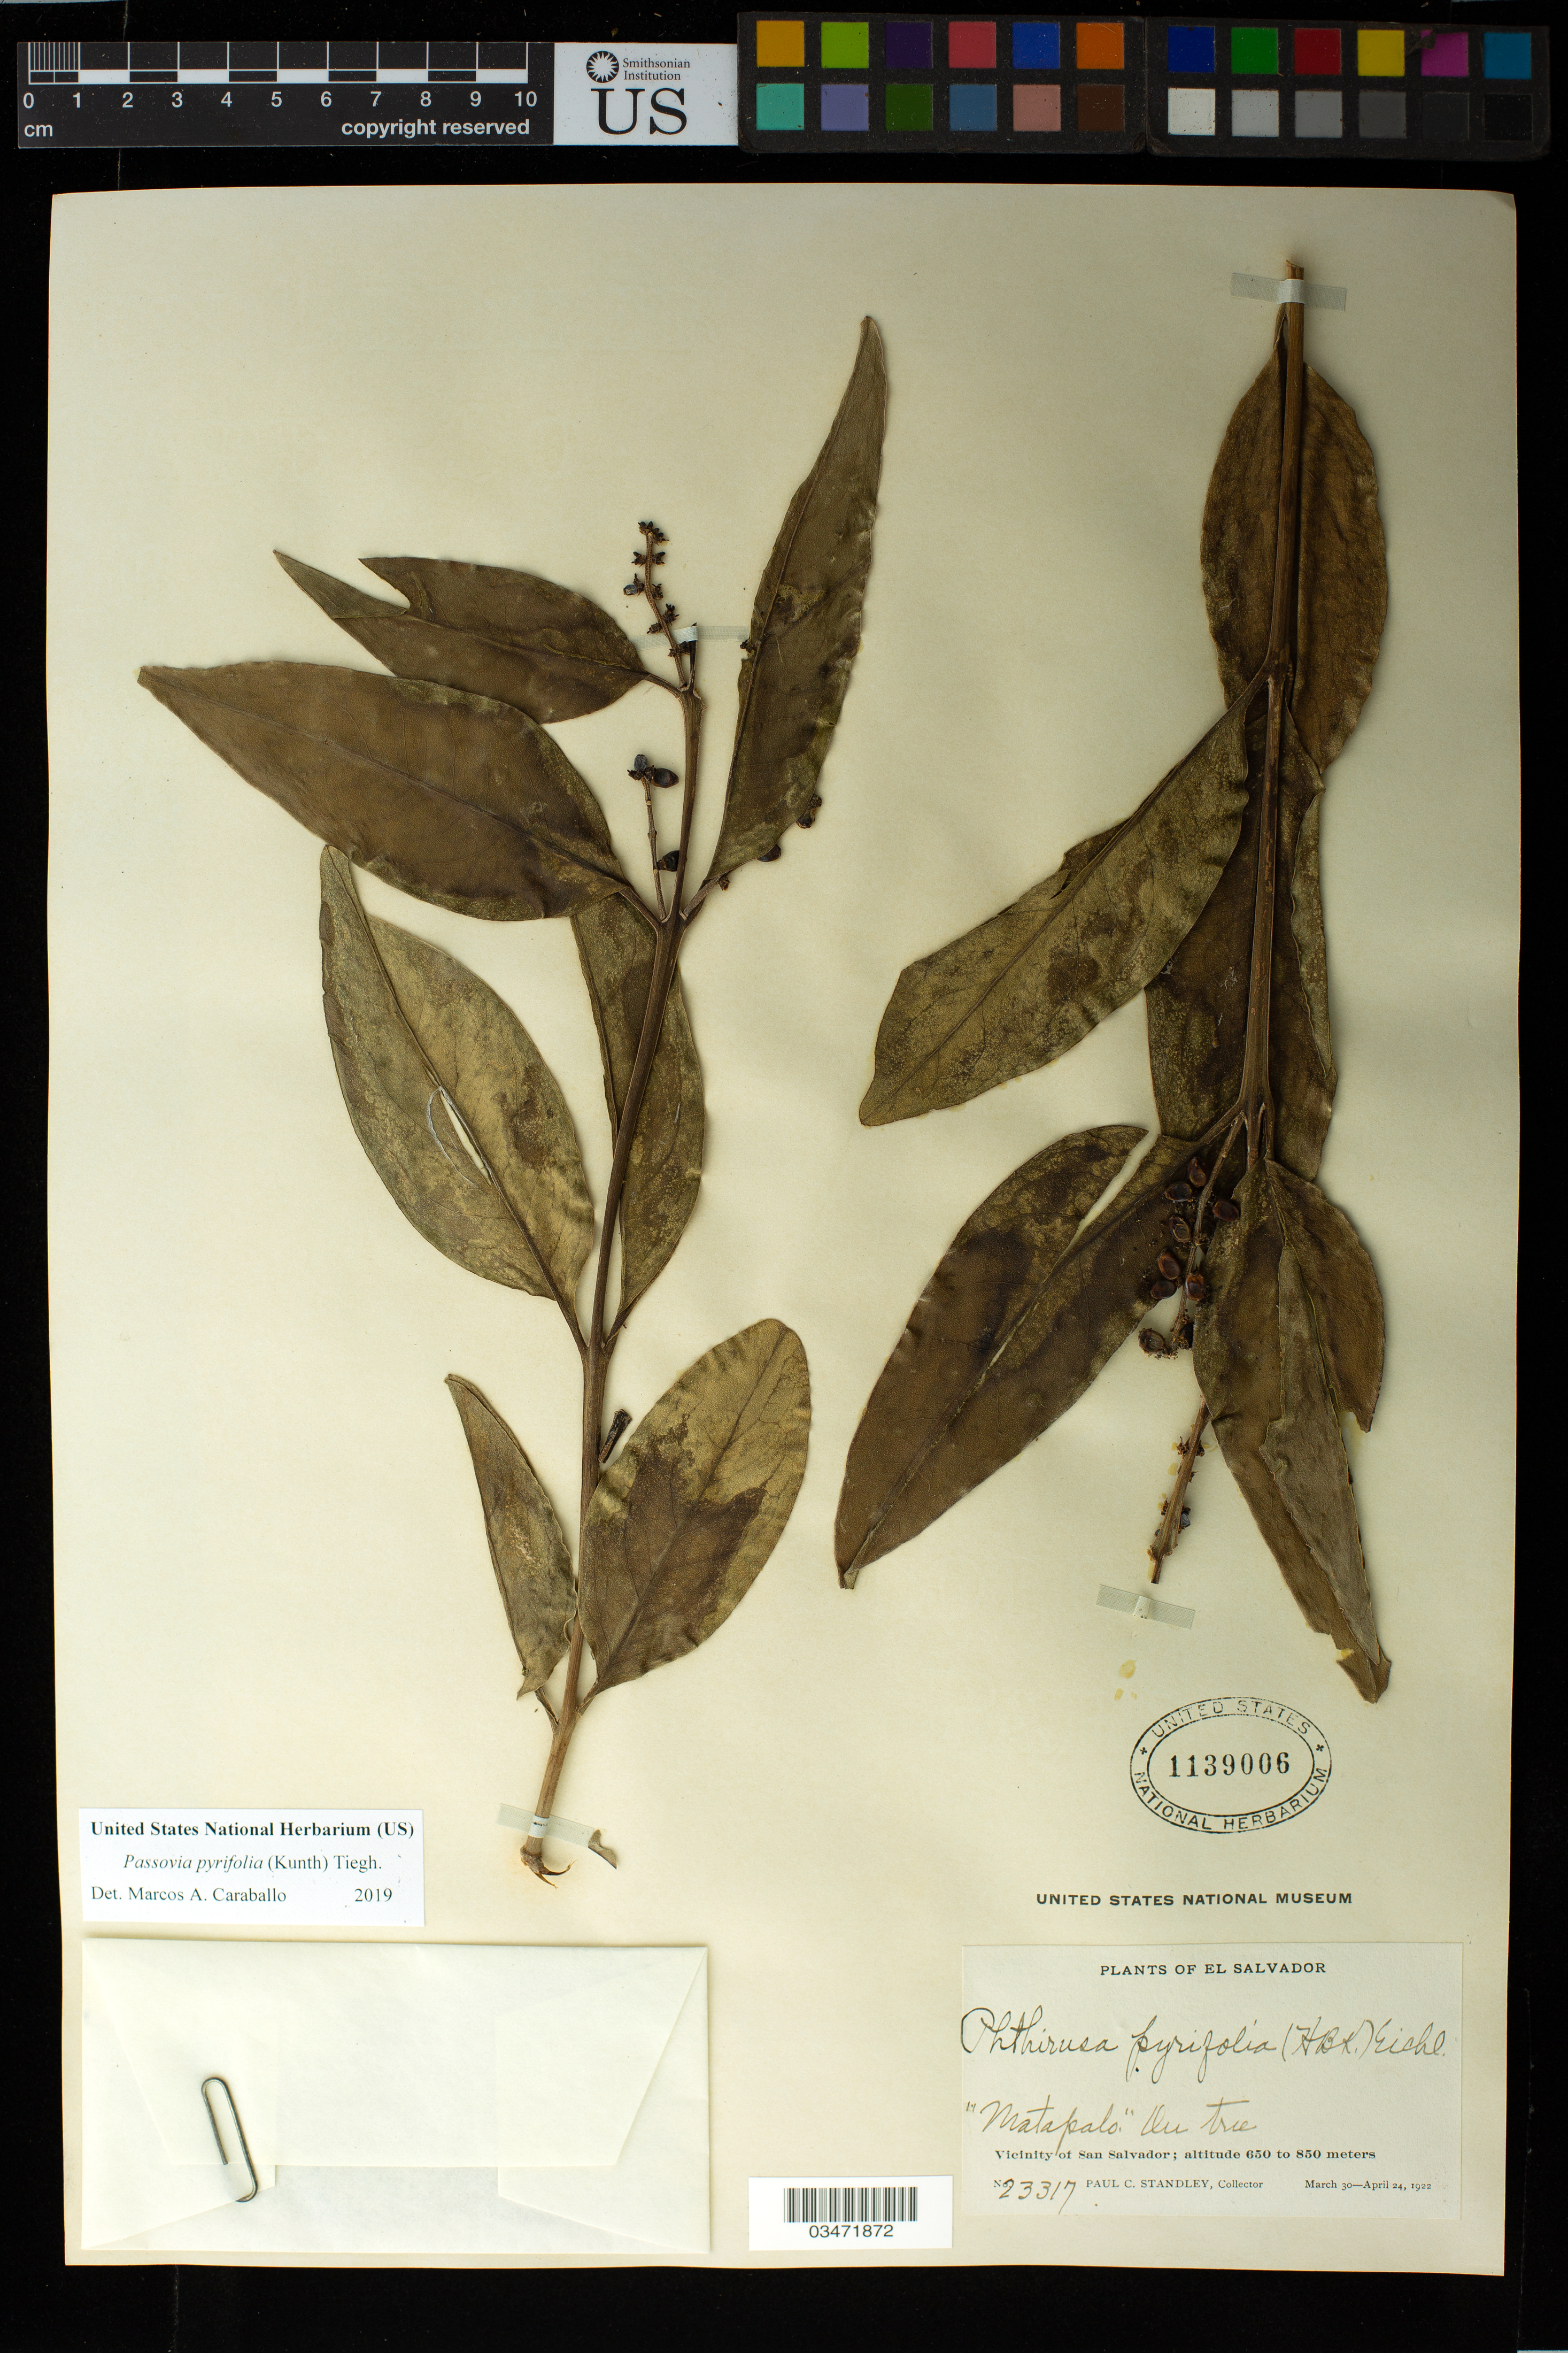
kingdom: Plantae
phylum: Tracheophyta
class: Magnoliopsida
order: Santalales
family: Loranthaceae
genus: Passovia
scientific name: Passovia pyrifolia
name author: (Kunth) Tiegh.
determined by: Caraballo-Ortiz, Marcos A., (MISS), University of Mississippi (UNITED STATES)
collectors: P. C. Standley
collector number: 23317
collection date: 1922-03-30/1922-04-24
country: El Salvador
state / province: San Salvador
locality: San Salvador, vicinity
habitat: On tree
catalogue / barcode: US 1139006